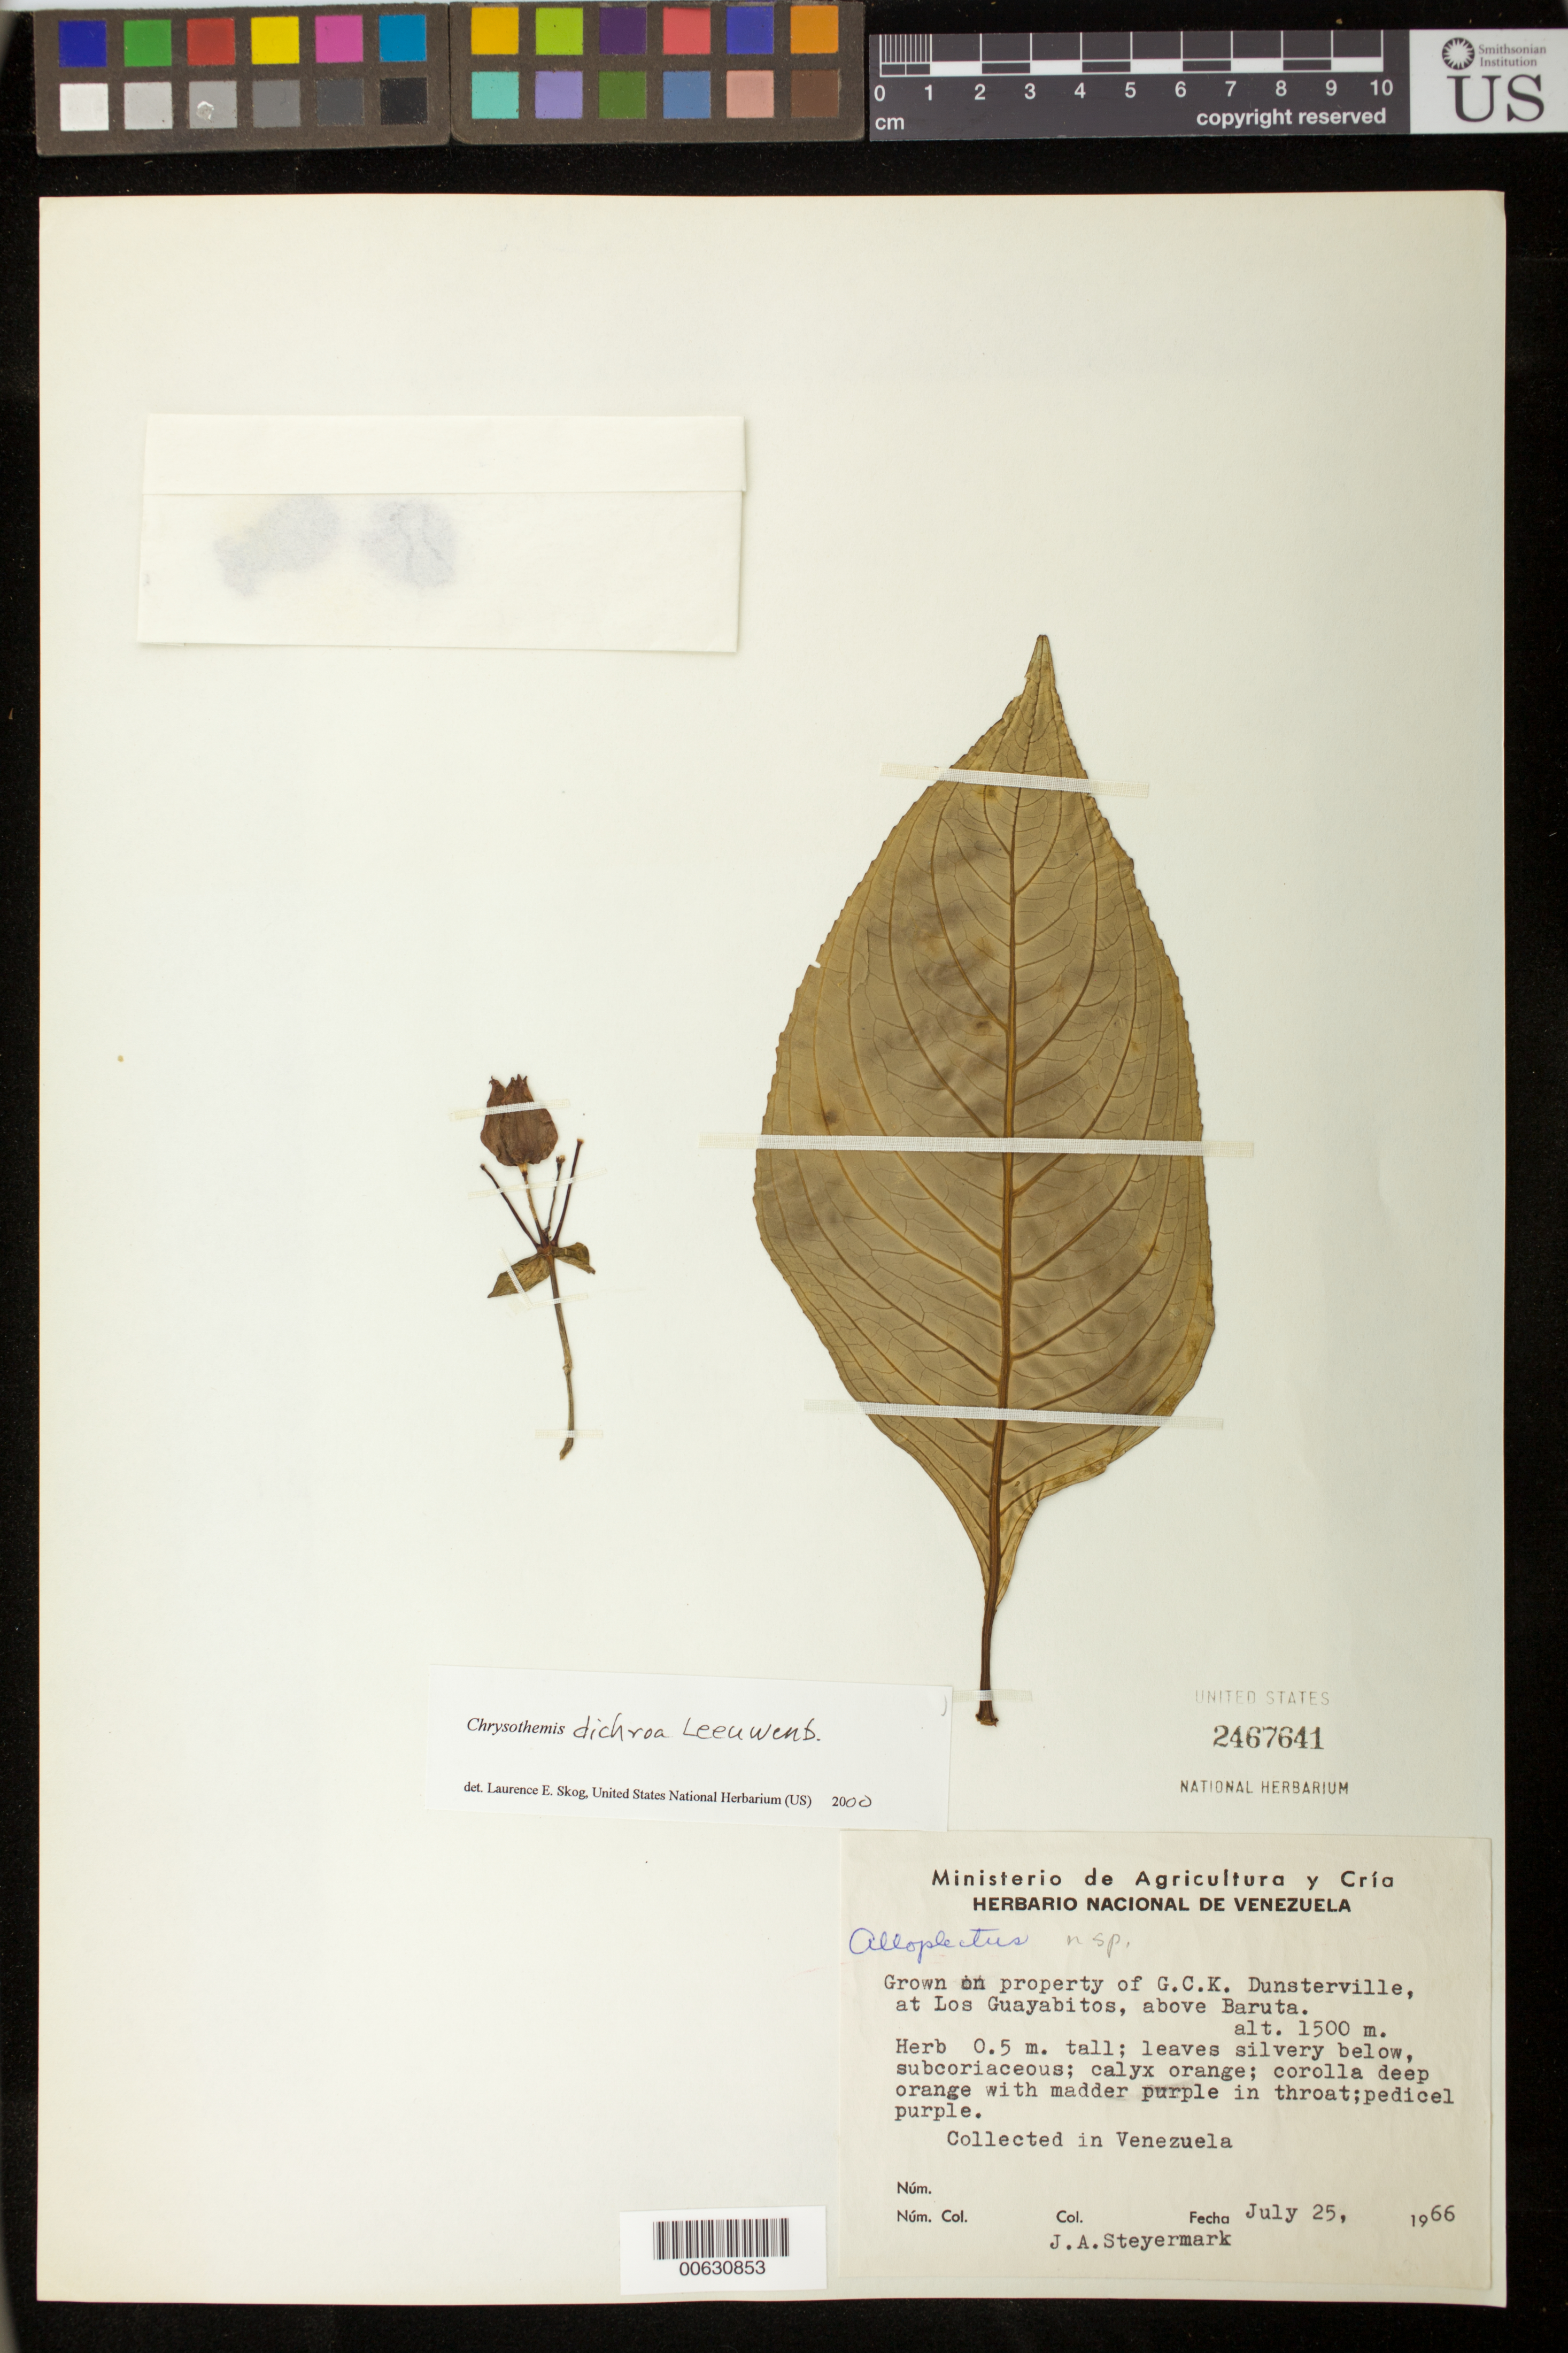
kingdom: Plantae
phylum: Tracheophyta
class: Magnoliopsida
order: Lamiales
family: Gesneriaceae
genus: Chrysothemis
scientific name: Chrysothemis dichroa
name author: Leeuwenb.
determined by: Skog, Laurence E.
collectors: J. Steyermark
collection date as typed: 25 Jul 1966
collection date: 1966-07-25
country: Venezuela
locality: Venezuela: grown on property of G.C.K. Dunsterville, at Los Guayabitos, above Baruta. alt. 1500 m.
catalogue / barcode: US 2467641